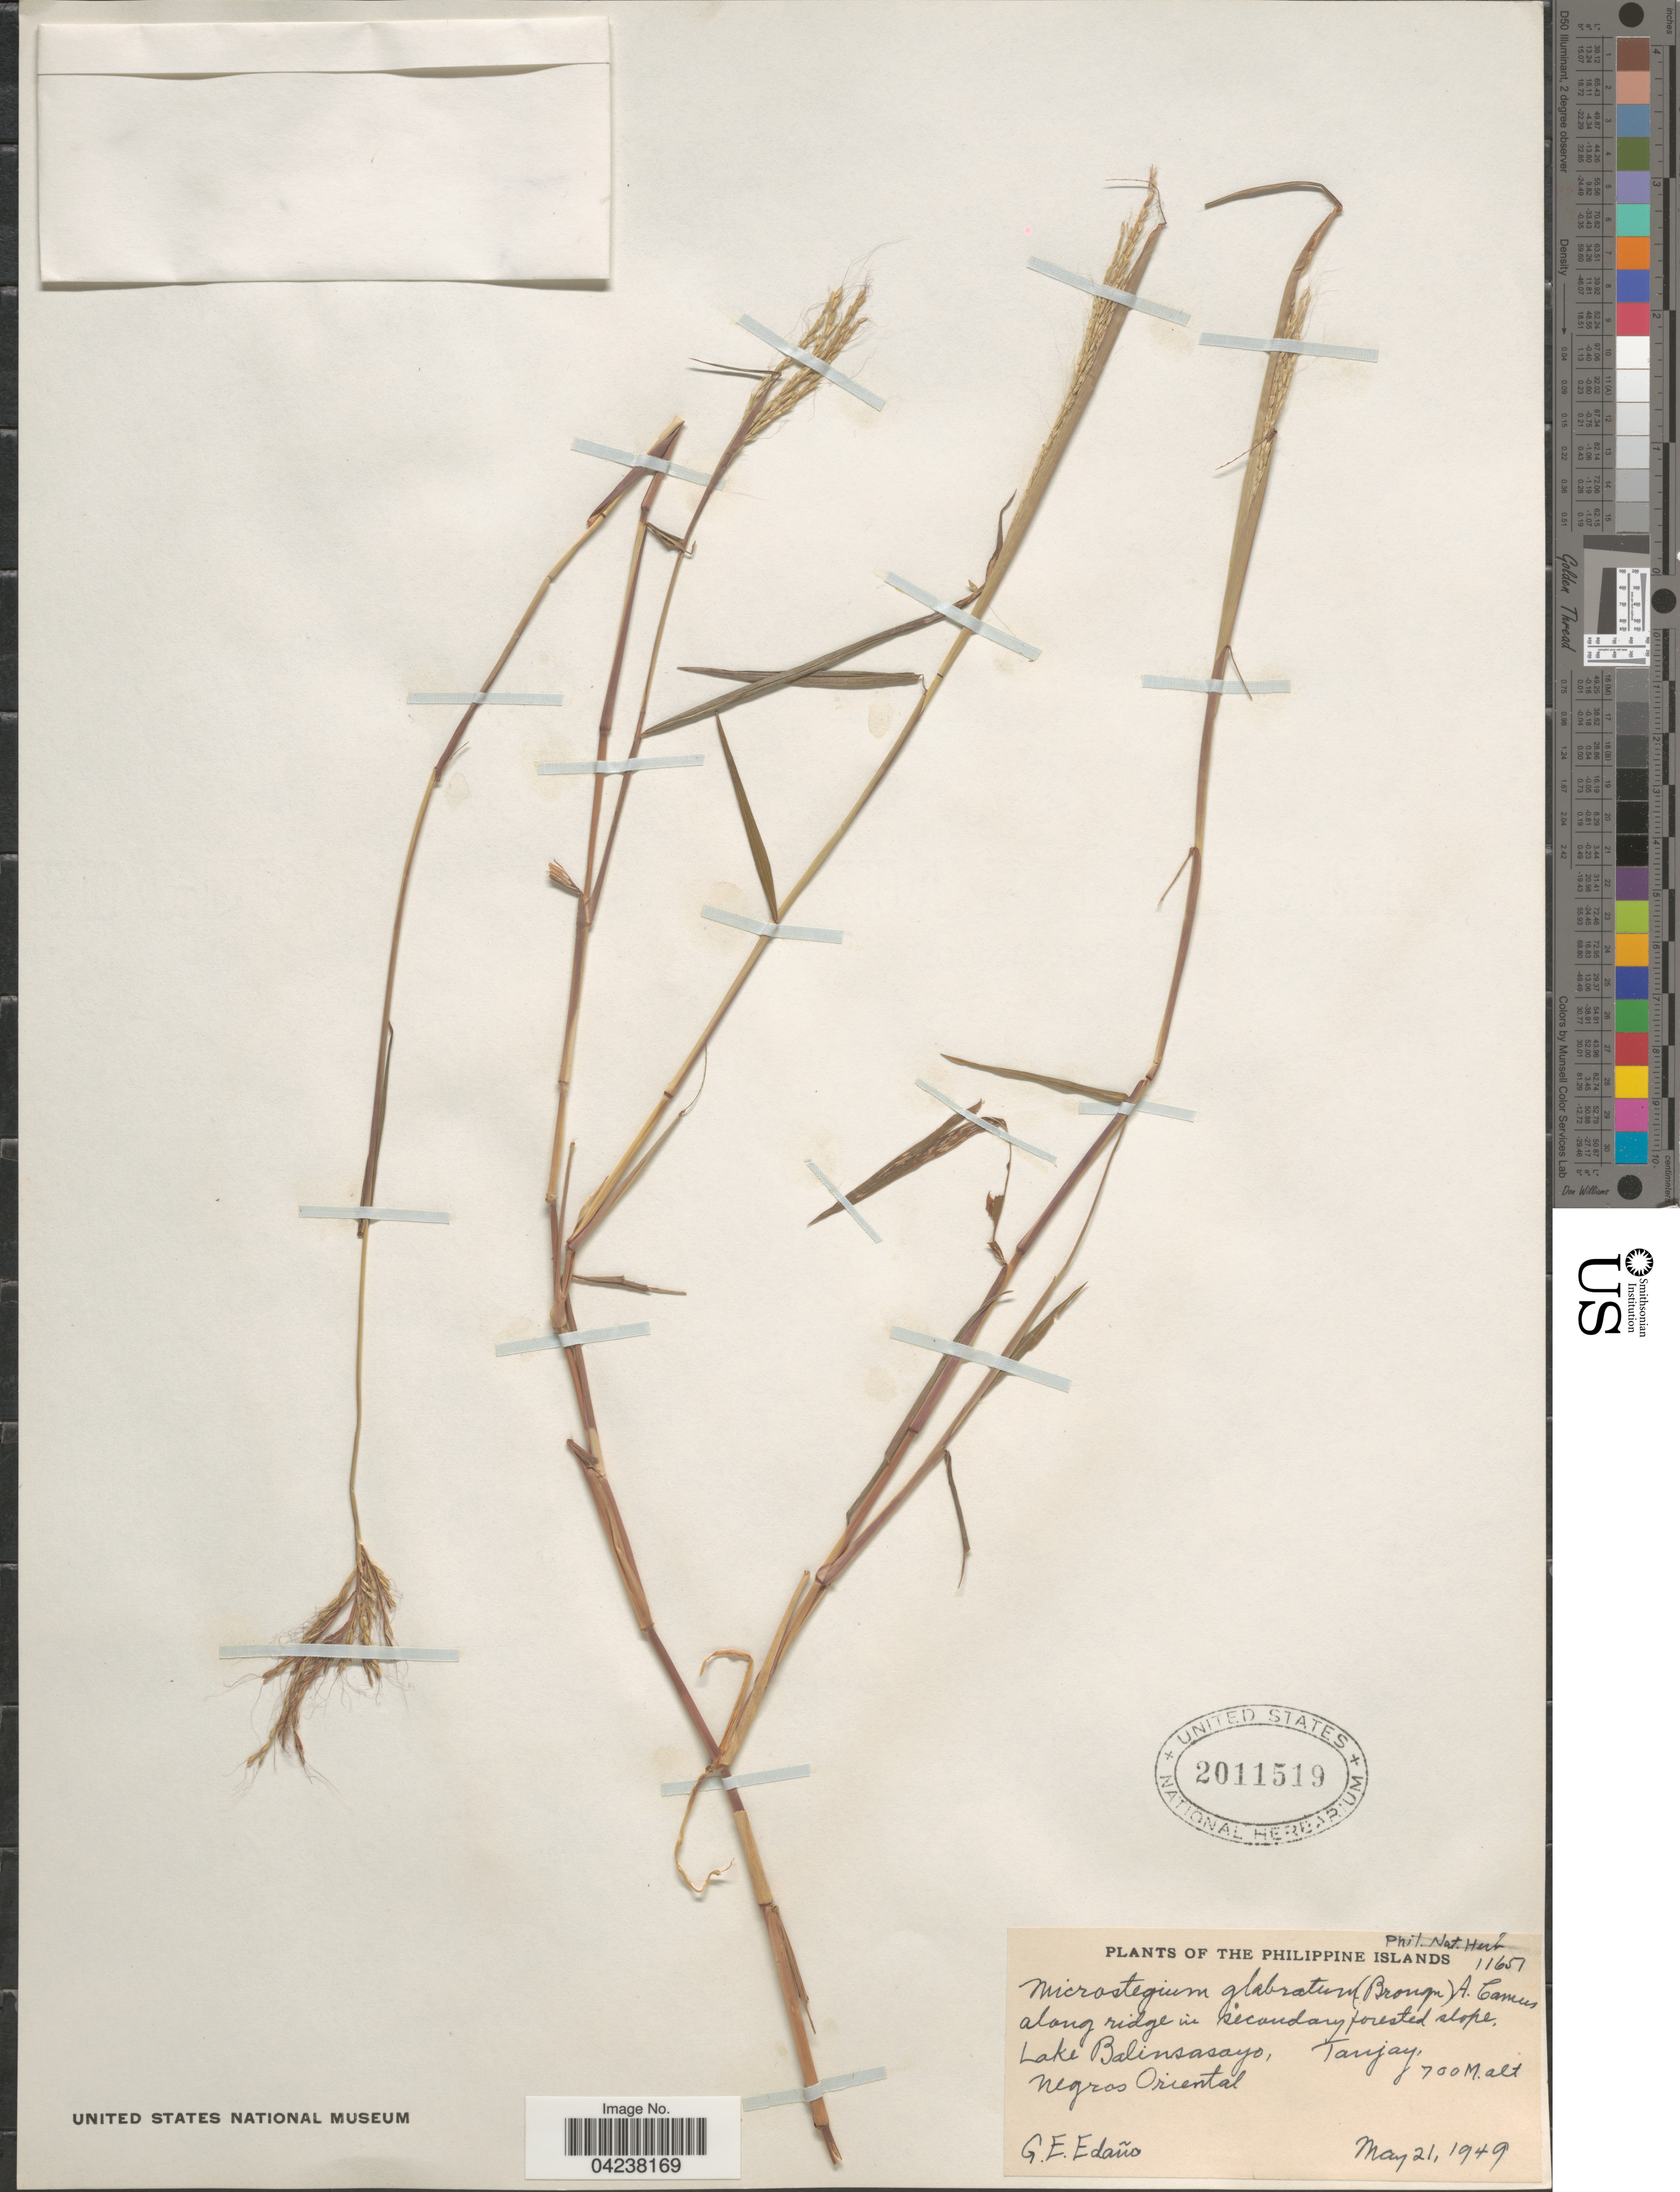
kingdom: Plantae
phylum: Tracheophyta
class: Liliopsida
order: Poales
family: Poaceae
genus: Microstegium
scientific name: Microstegium glabratum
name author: (Trin.) Camus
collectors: G. E. Edaño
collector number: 11651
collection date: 1949-05-21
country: Philippines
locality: Lake Balinsasayo, Tanjay, Negros Oriental.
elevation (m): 700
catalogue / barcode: US 2011519